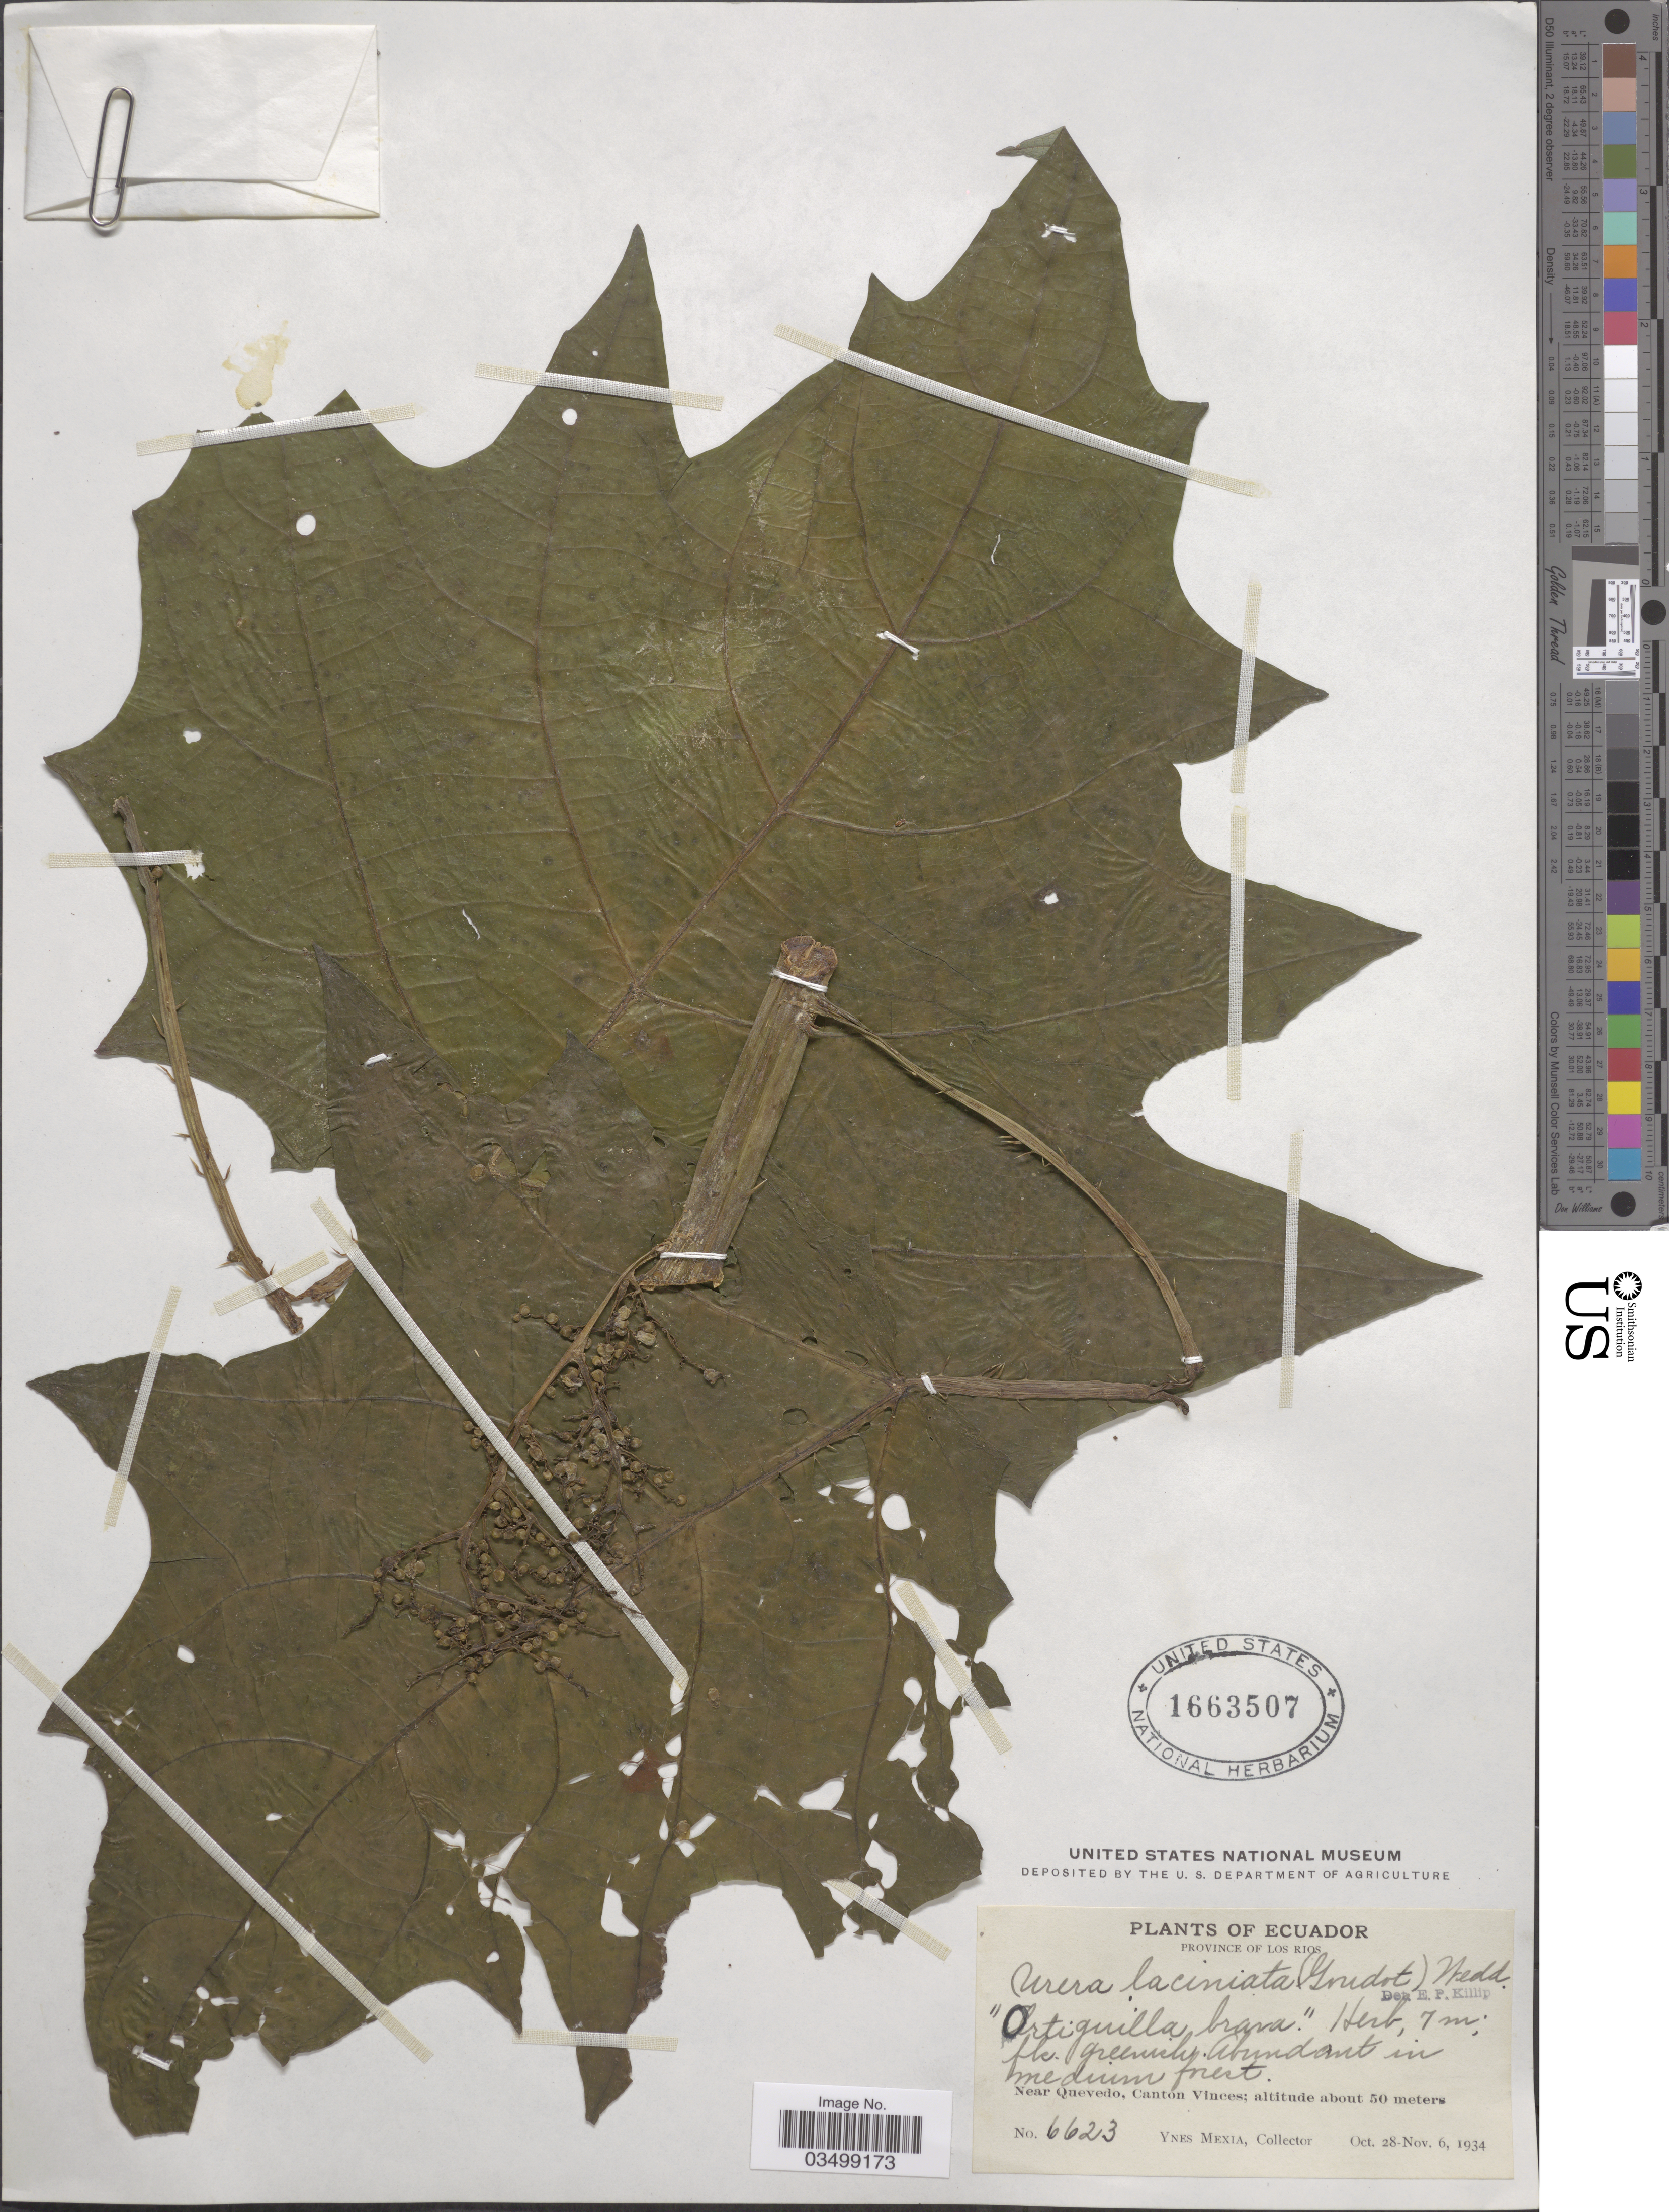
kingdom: Plantae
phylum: Tracheophyta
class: Magnoliopsida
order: Rosales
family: Urticaceae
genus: Urera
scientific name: Urera laciniata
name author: (Gaudich.) Wedd.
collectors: Y. Mexia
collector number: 6623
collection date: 1934-10-28/1934-11-06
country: Ecuador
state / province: Los Ríos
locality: Near Quevedo, Canton Vinces.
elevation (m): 50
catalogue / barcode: US 1663507